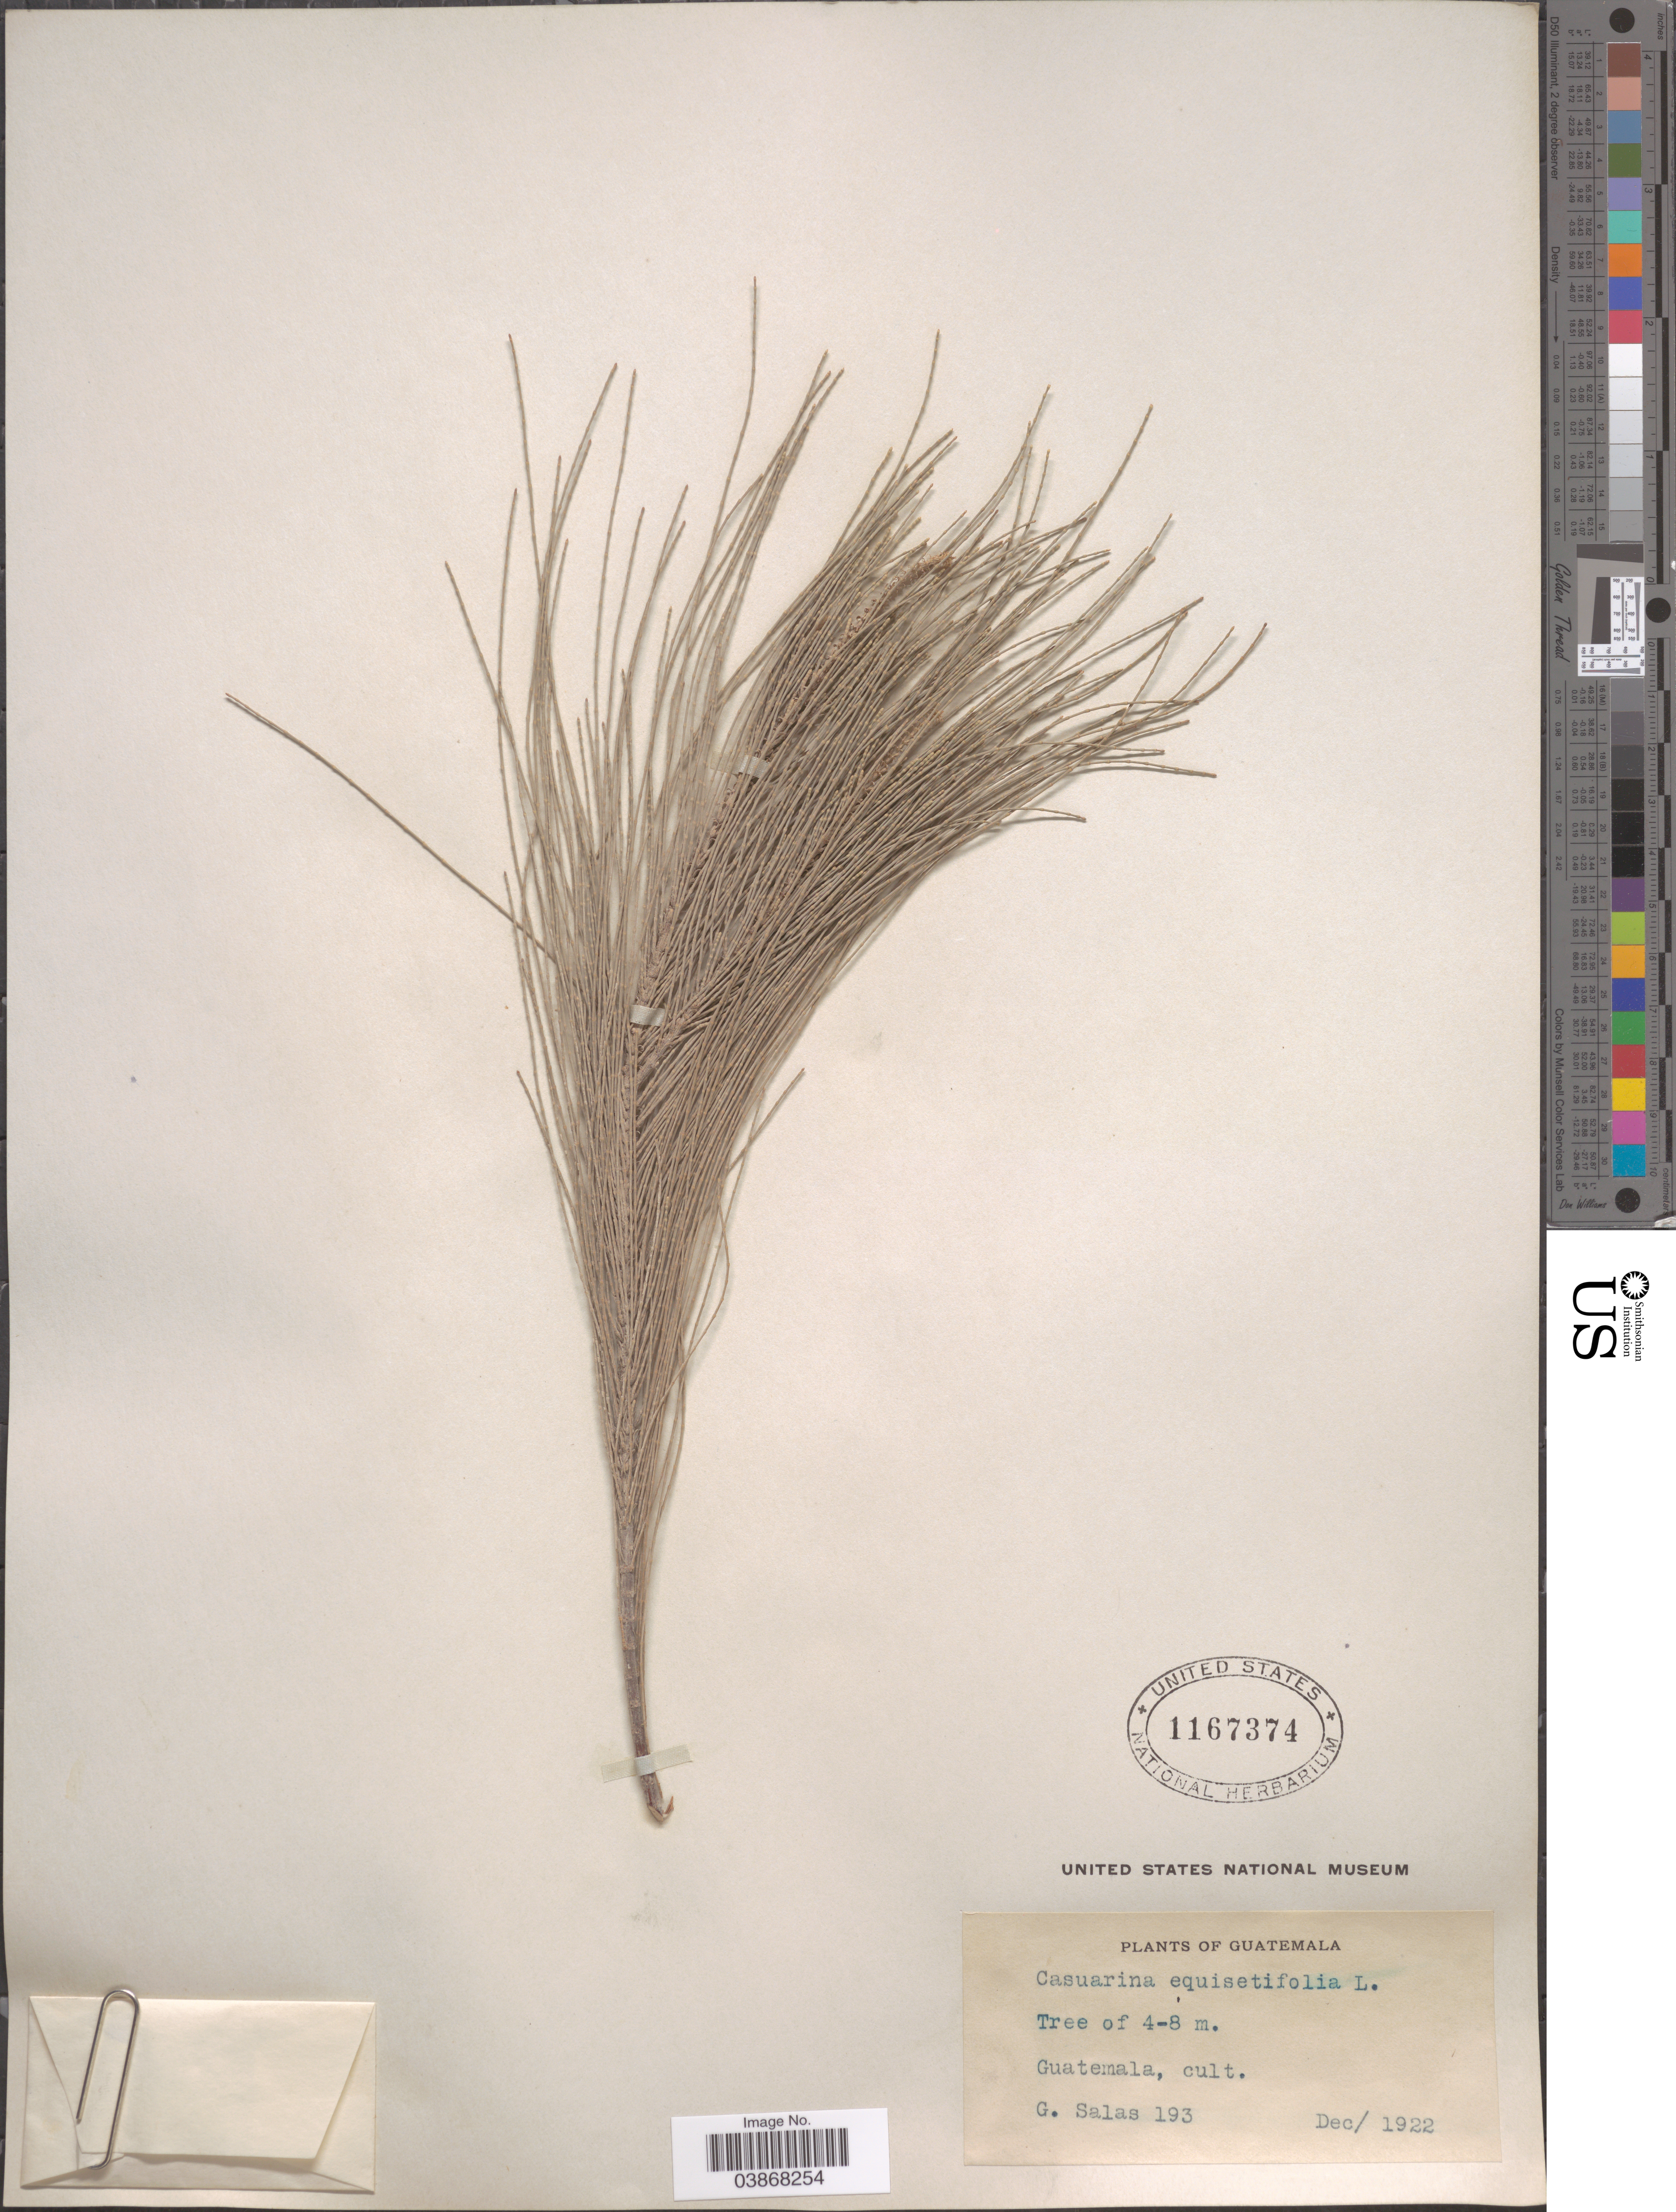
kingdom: Plantae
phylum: Tracheophyta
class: Magnoliopsida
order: Fagales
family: Casuarinaceae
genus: Casuarina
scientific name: Casuarina equisetifolia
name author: L.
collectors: G. Salas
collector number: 193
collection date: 1922-12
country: Guatemala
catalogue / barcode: US 1167374